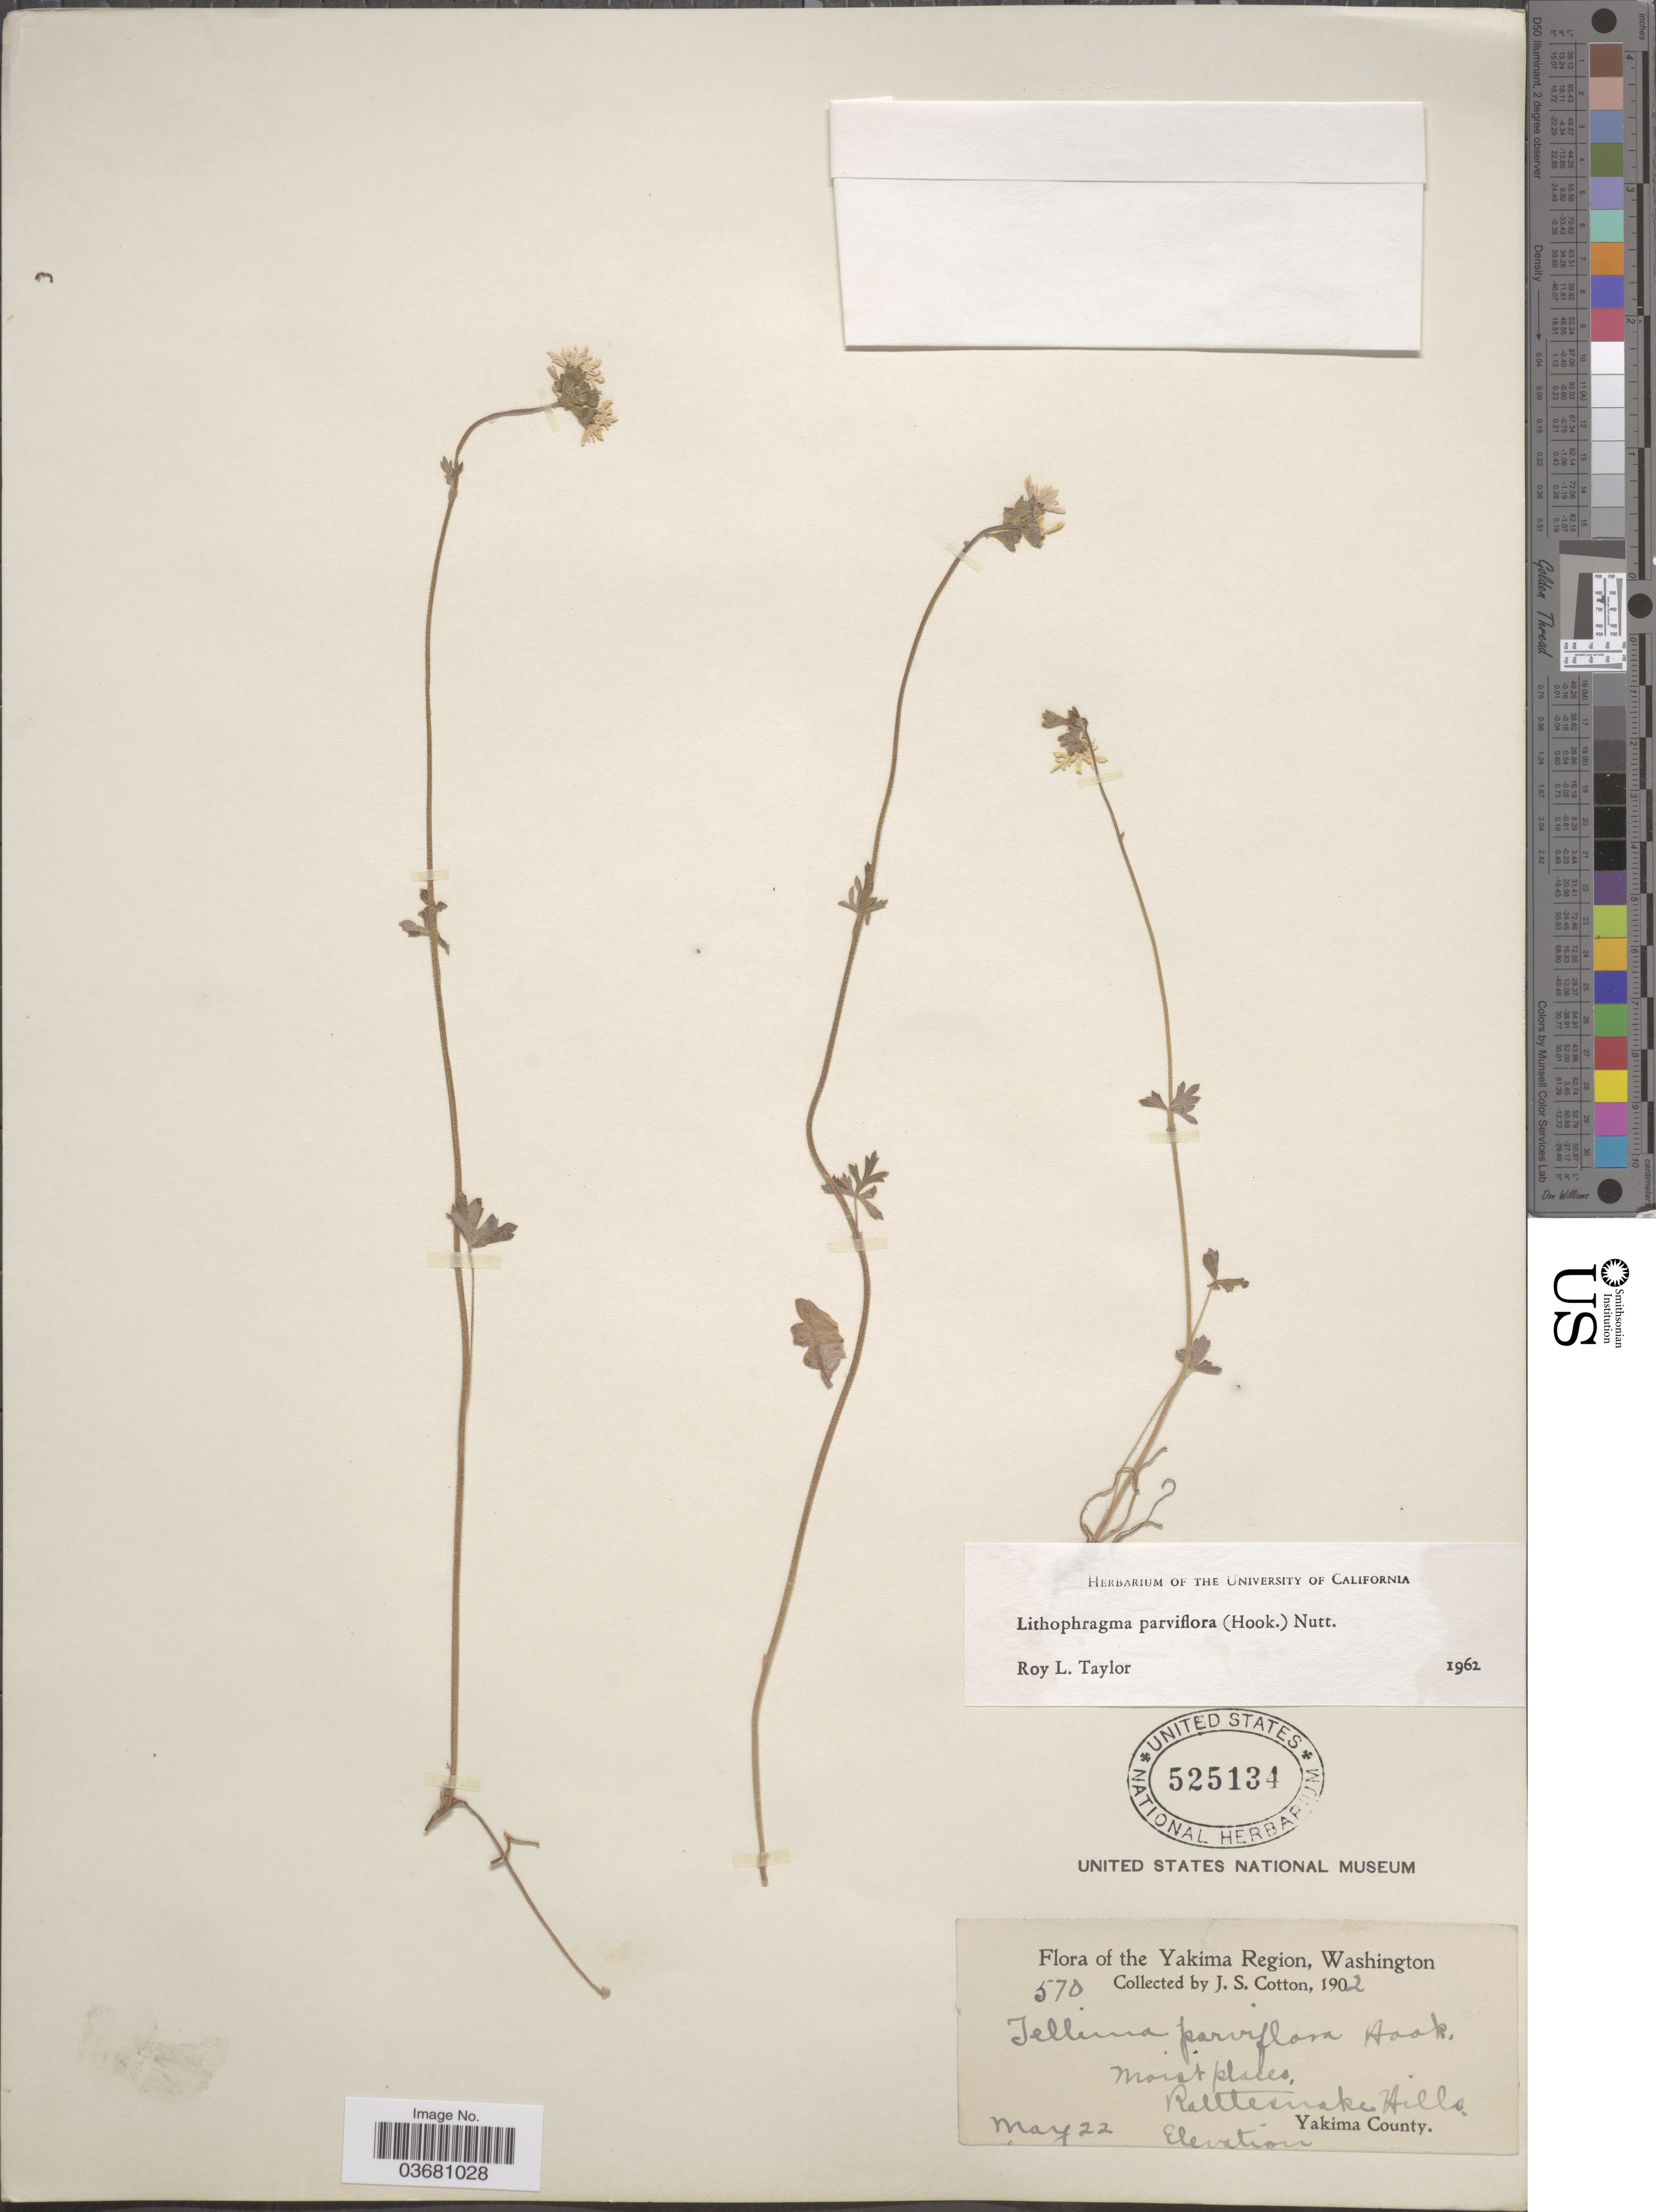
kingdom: Plantae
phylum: Tracheophyta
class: Magnoliopsida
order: Saxifragales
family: Saxifragaceae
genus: Lithophragma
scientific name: Lithophragma parviflorum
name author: (Hook.) Nutt.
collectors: J. S. Cotton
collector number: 570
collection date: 1902-05-22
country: United States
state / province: Washington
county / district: Yakima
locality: The Yakima Region. Rattlesnake Hills. Yakima County.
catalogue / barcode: US 525134